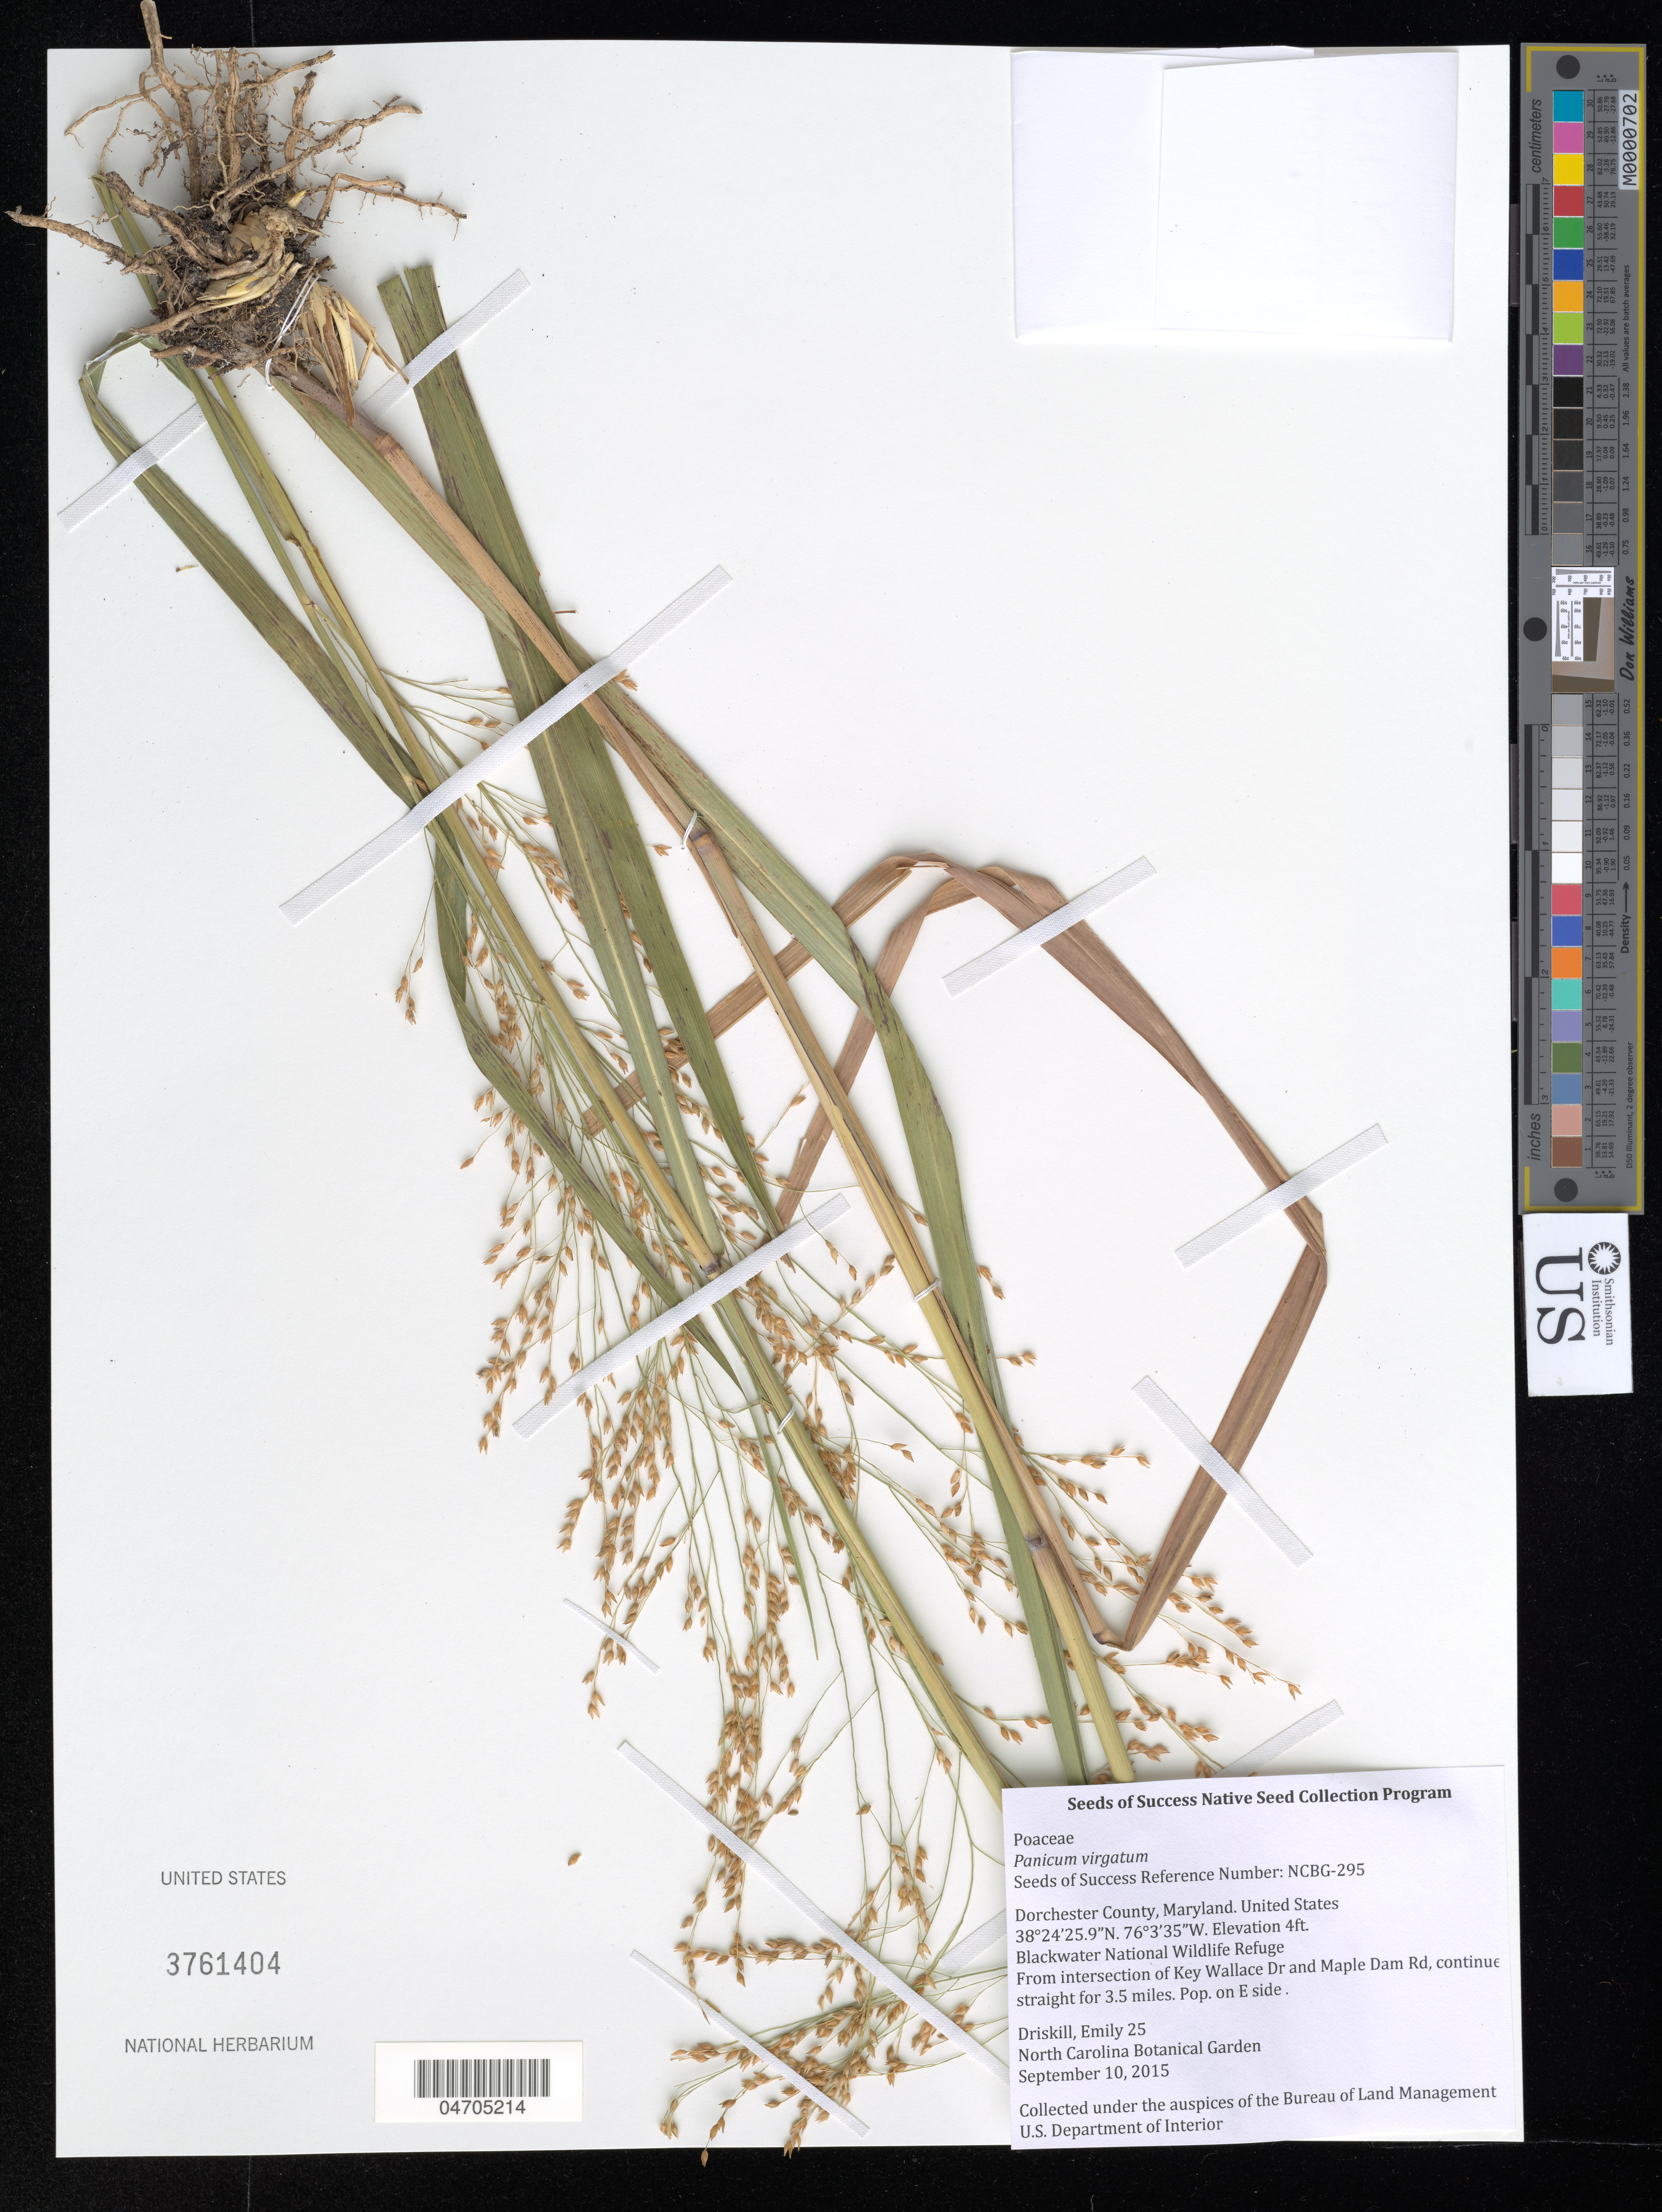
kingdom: Plantae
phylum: Tracheophyta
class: Liliopsida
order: Poales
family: Poaceae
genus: Panicum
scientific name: Panicum virgatum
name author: L.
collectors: E. Driskill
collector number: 25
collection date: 2015-09-10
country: United States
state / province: Maryland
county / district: Dorchester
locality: Dorchester County. Blackwater National Wildlife Refuge. From intersection of Key Wallace Dr and Maple Dam Rd, continue straight for 3.5 miles. Pop. on E side.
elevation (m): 1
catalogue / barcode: US 3761404